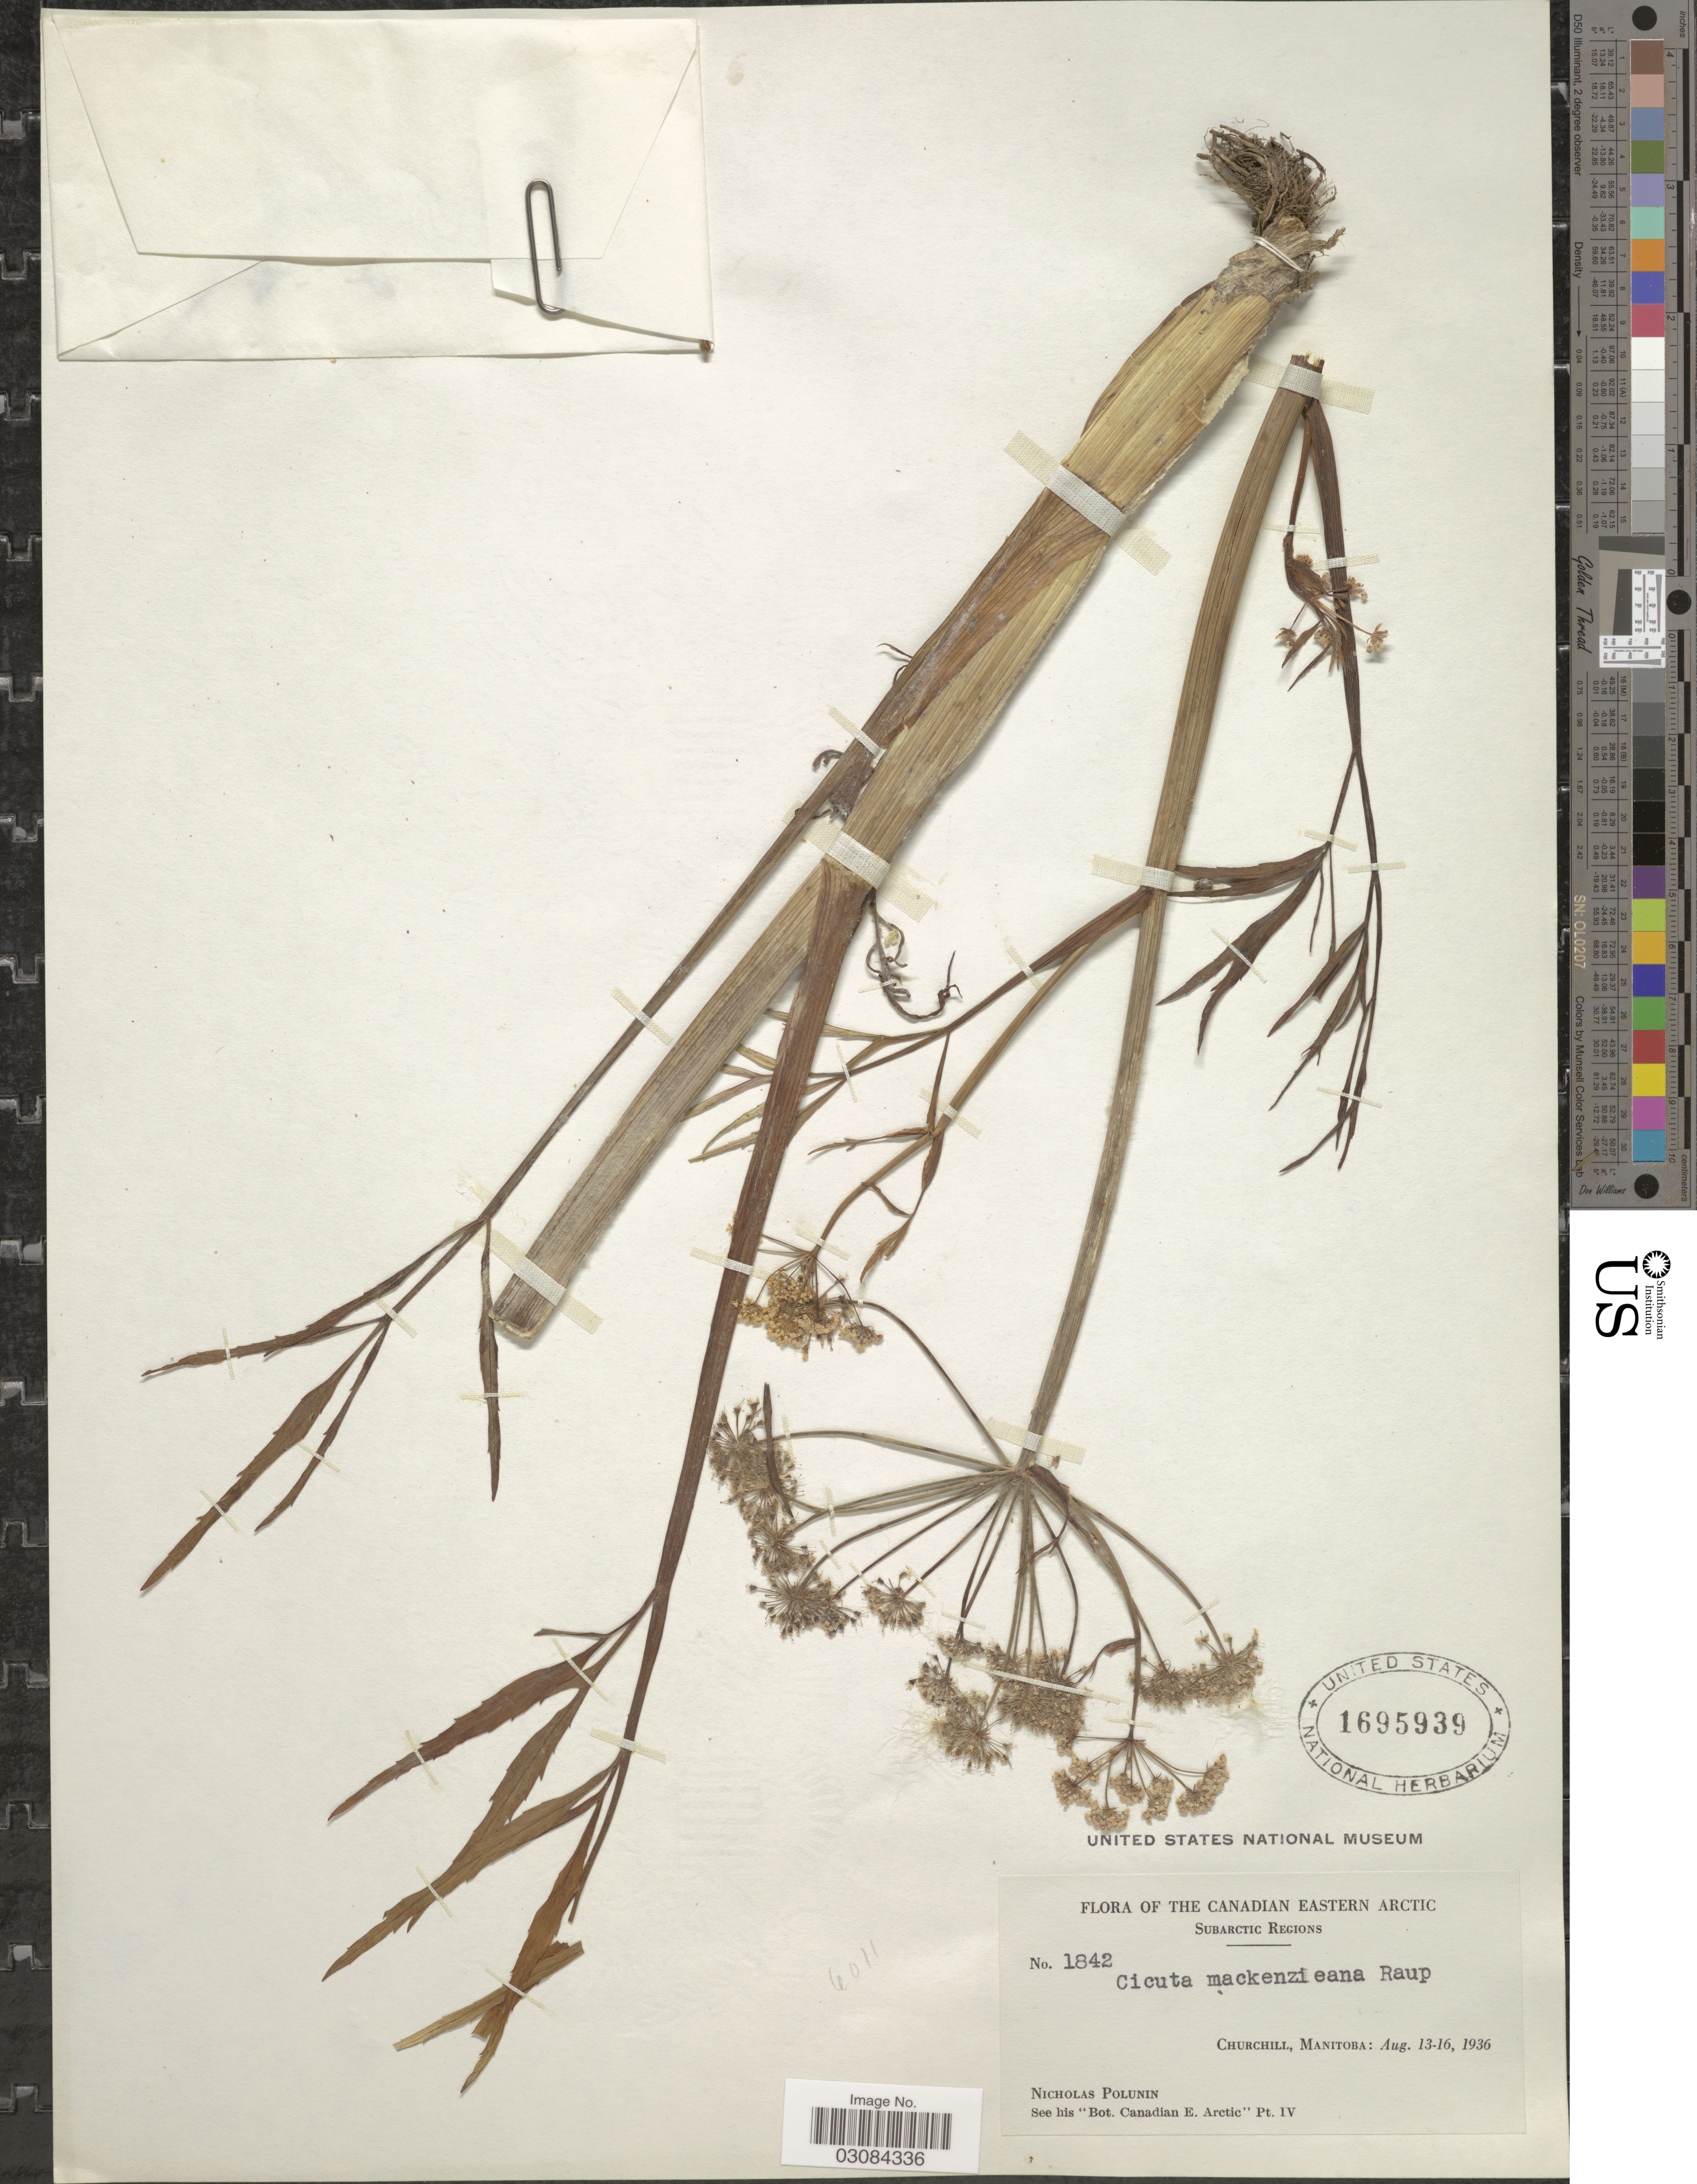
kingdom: Plantae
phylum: Tracheophyta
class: Magnoliopsida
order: Apiales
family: Apiaceae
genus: Cicuta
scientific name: Cicuta mackenzieana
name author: Raup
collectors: N. V. Polunin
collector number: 1842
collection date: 1936-08-13/1936-08-16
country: Canada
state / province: Manitoba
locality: The Canadian Eastern Arctic. Subarctic Regions. Churchill.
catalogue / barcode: US 1695939